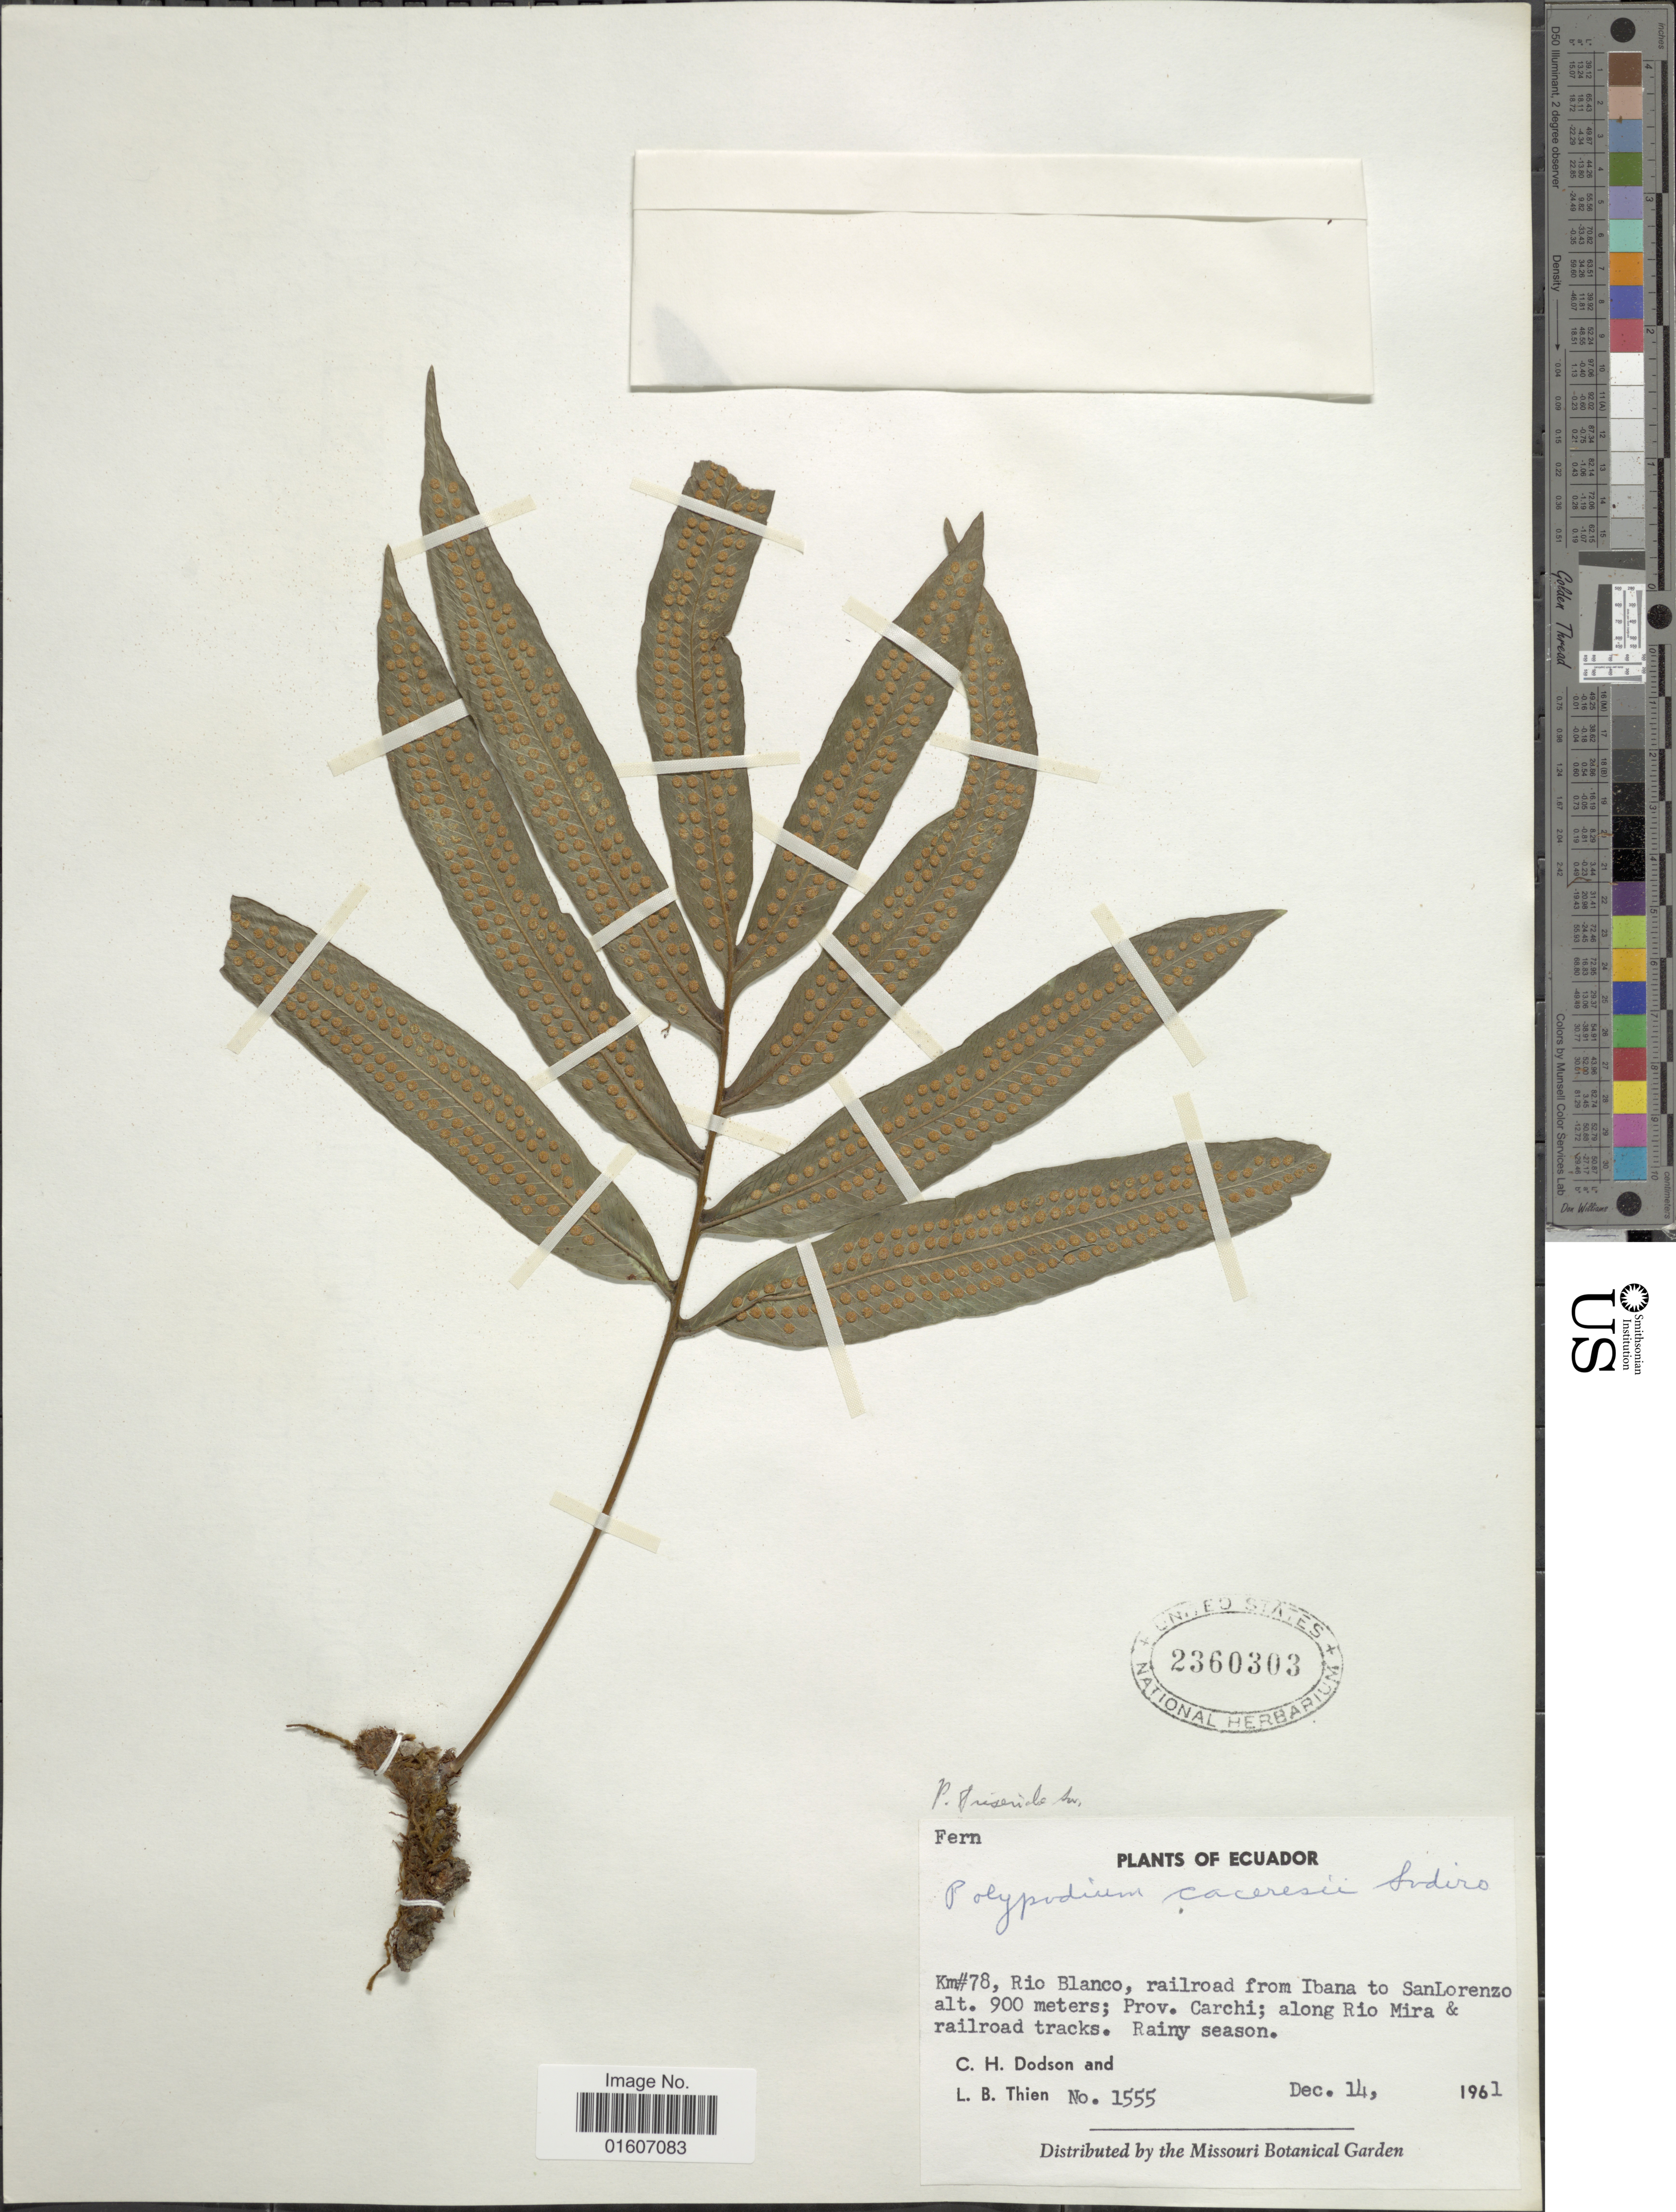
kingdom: Plantae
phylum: Tracheophyta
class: Polypodiopsida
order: Polypodiales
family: Polypodiaceae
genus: Serpocaulon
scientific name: Serpocaulon triseriale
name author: (Sw.) A.R. Sm.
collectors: C. H. Dodson & L. Thien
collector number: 1555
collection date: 1961-12-14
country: Ecuador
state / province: Carchi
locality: Km#78, Rio Blanco, railroad from Ibana to SanLorenzo, along Rio Mira & railroad tracks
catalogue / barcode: US 2360303